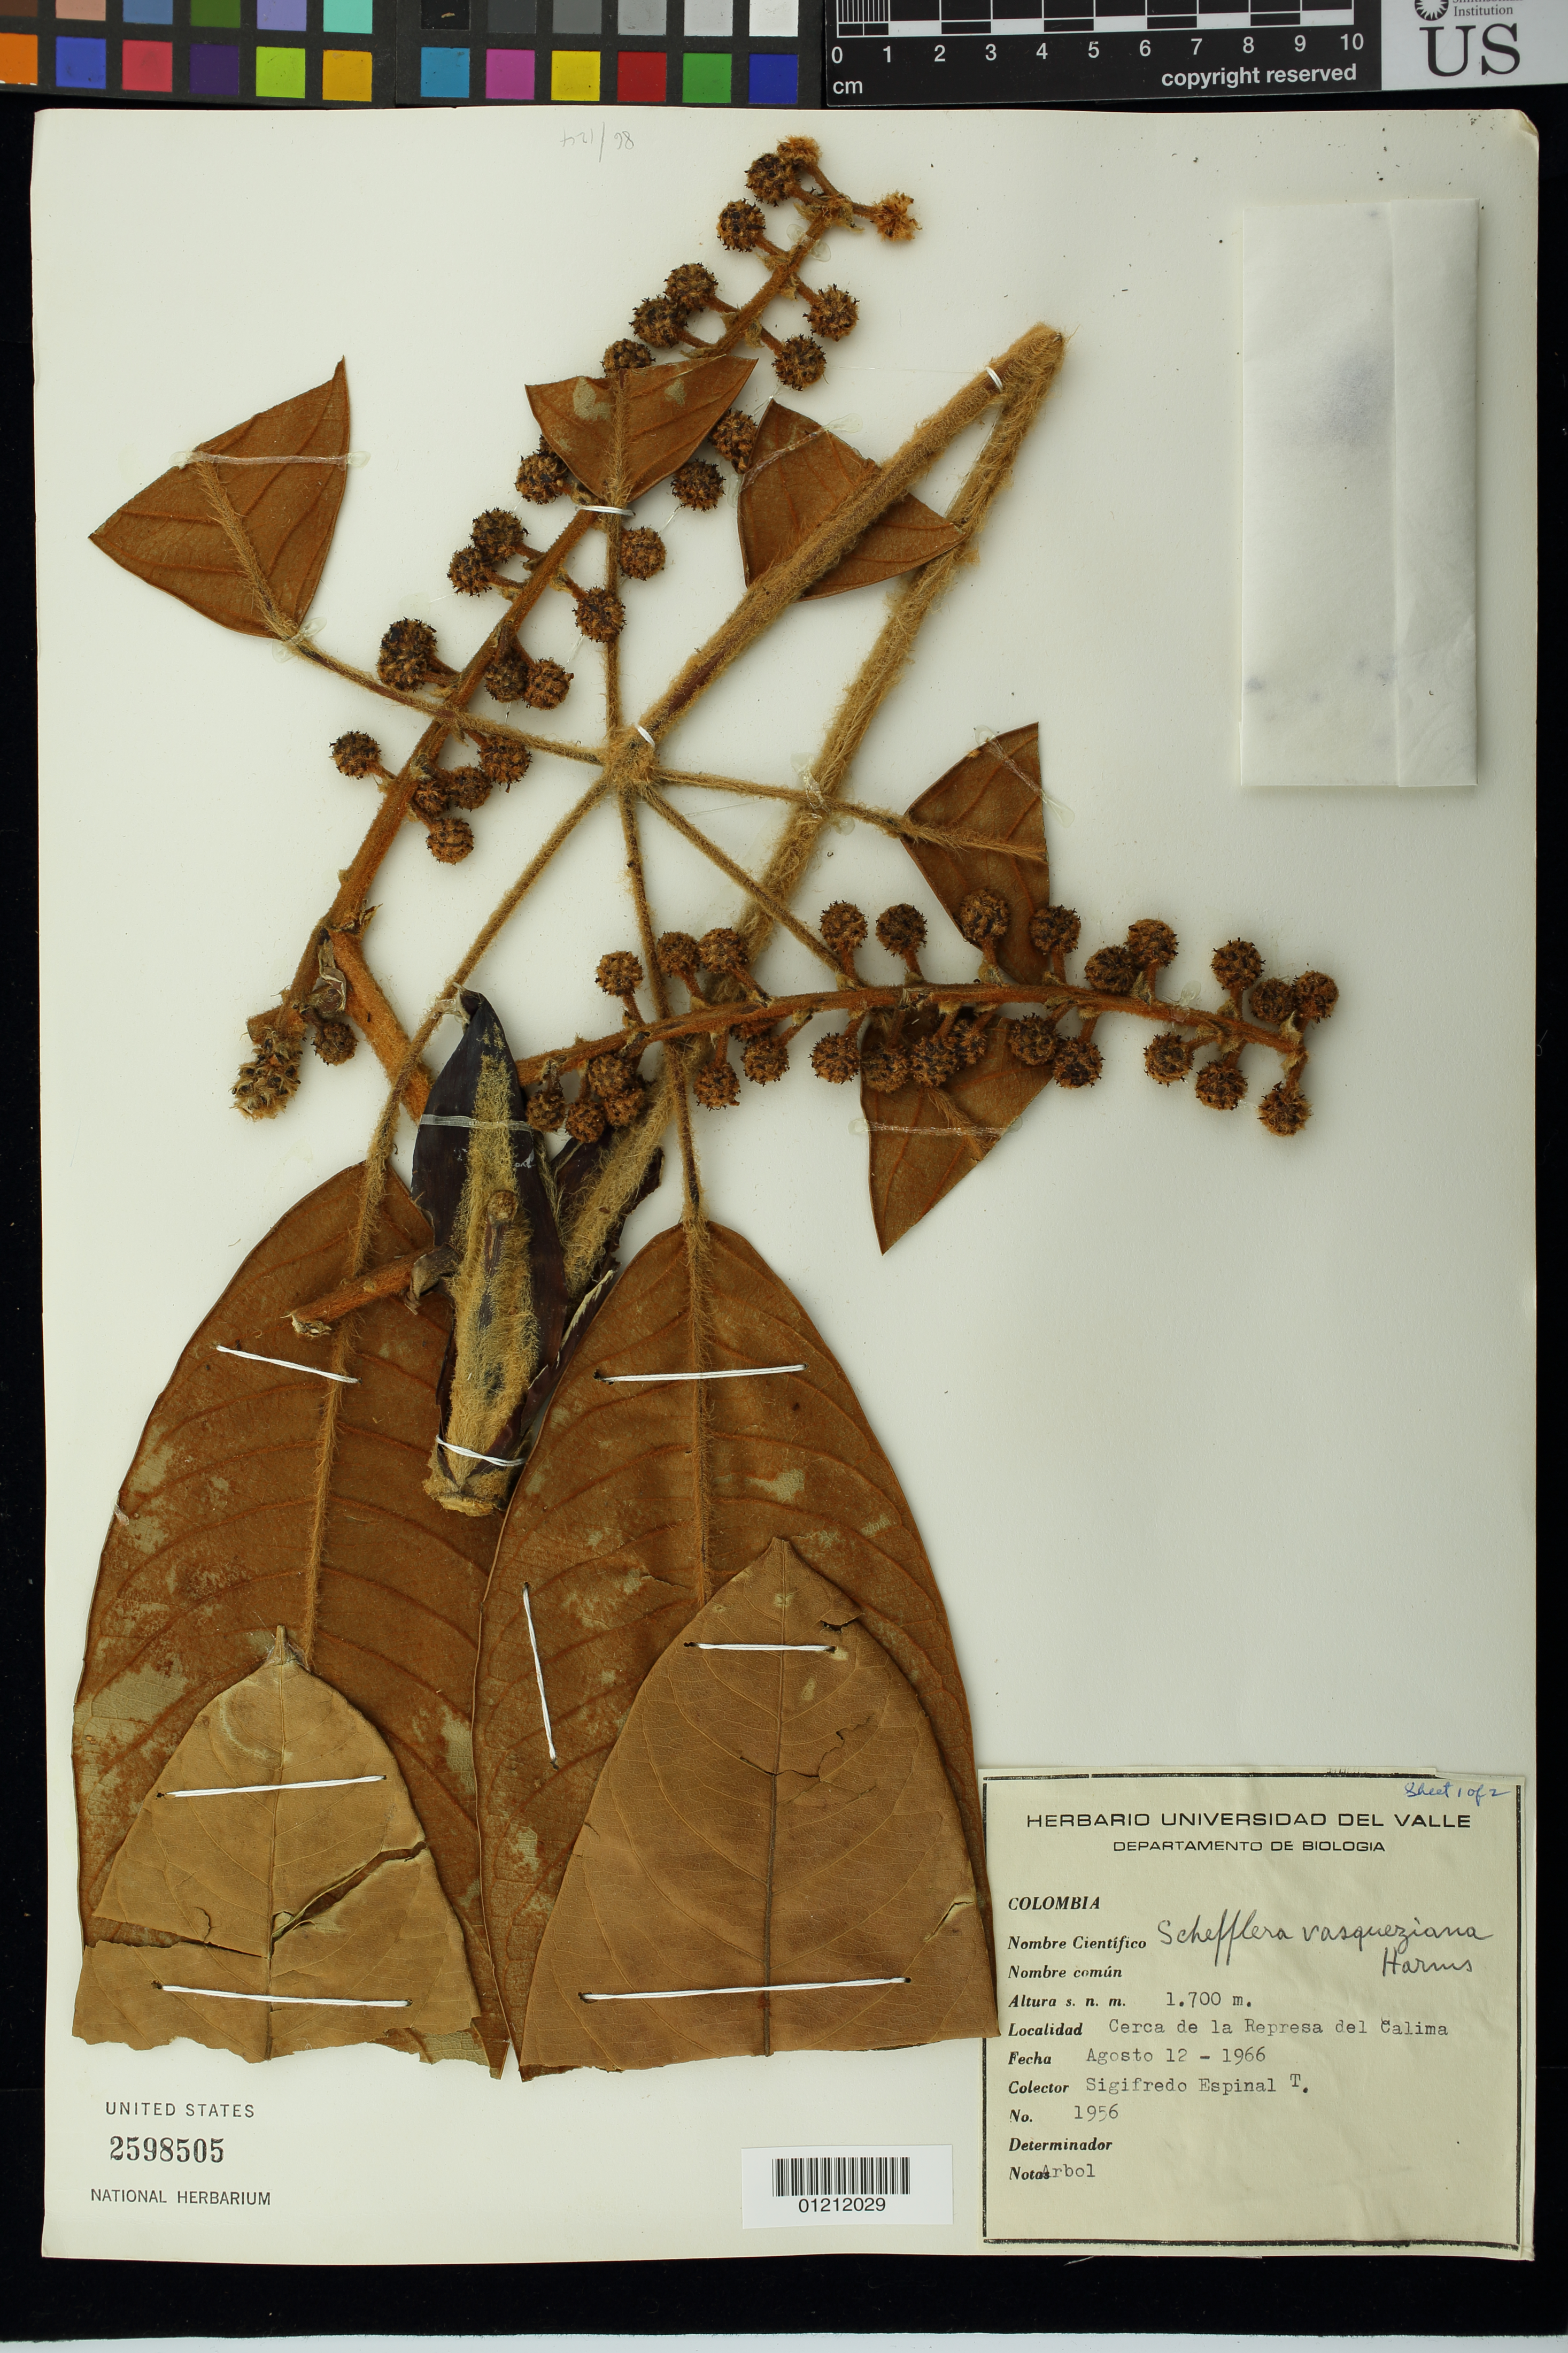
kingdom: Plantae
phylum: Tracheophyta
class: Magnoliopsida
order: Apiales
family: Araliaceae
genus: Schefflera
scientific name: Schefflera vasqueziana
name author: Harms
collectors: L. S. Espinal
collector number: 1956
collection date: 1966-08-12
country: Colombia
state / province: Valle del Cauca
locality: Cerca de la Represa del Calima.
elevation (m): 1700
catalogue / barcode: US 2598505